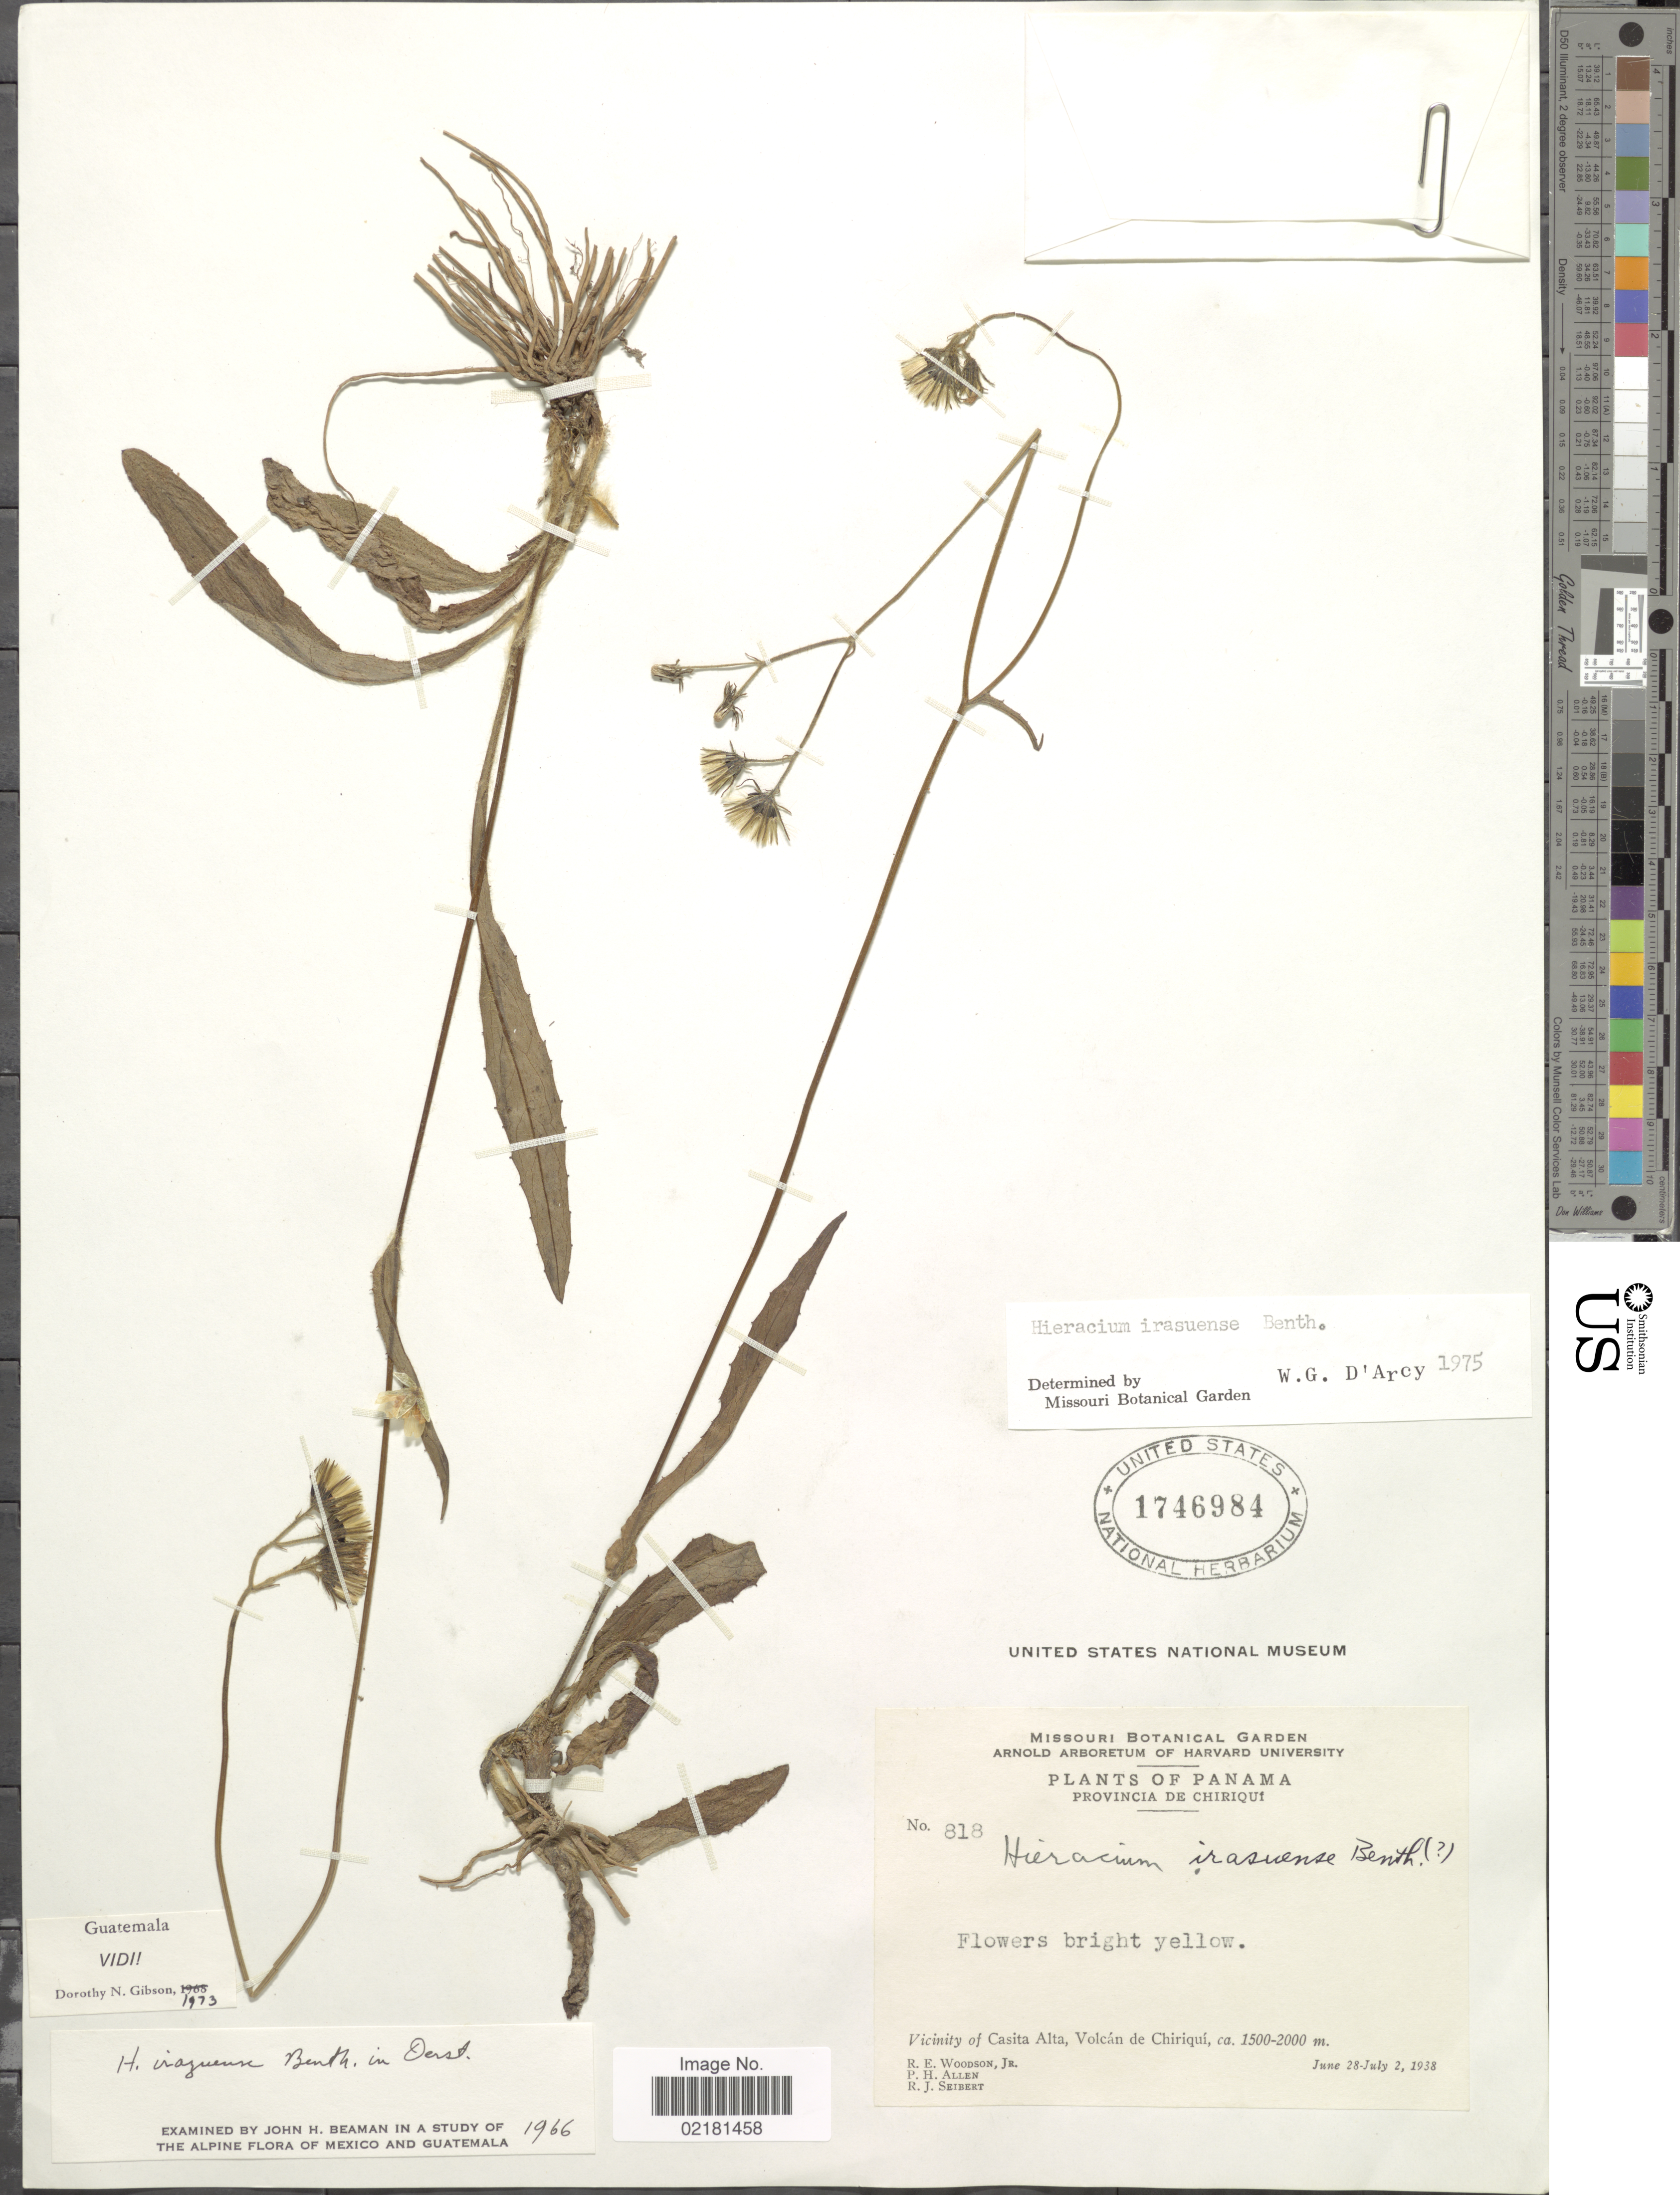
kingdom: Plantae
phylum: Tracheophyta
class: Magnoliopsida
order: Asterales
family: Asteraceae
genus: Hieracium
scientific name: Hieracium irasuense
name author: Benth.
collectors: R. E. Woodson, P. H. Allen & R. J. Seibert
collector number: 818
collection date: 1938-06-28/1938-07-02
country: Panama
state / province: Chiriqui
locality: Vicinity of Casita Alta, Volcan de Chiriqui.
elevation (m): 1500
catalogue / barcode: US 1746984